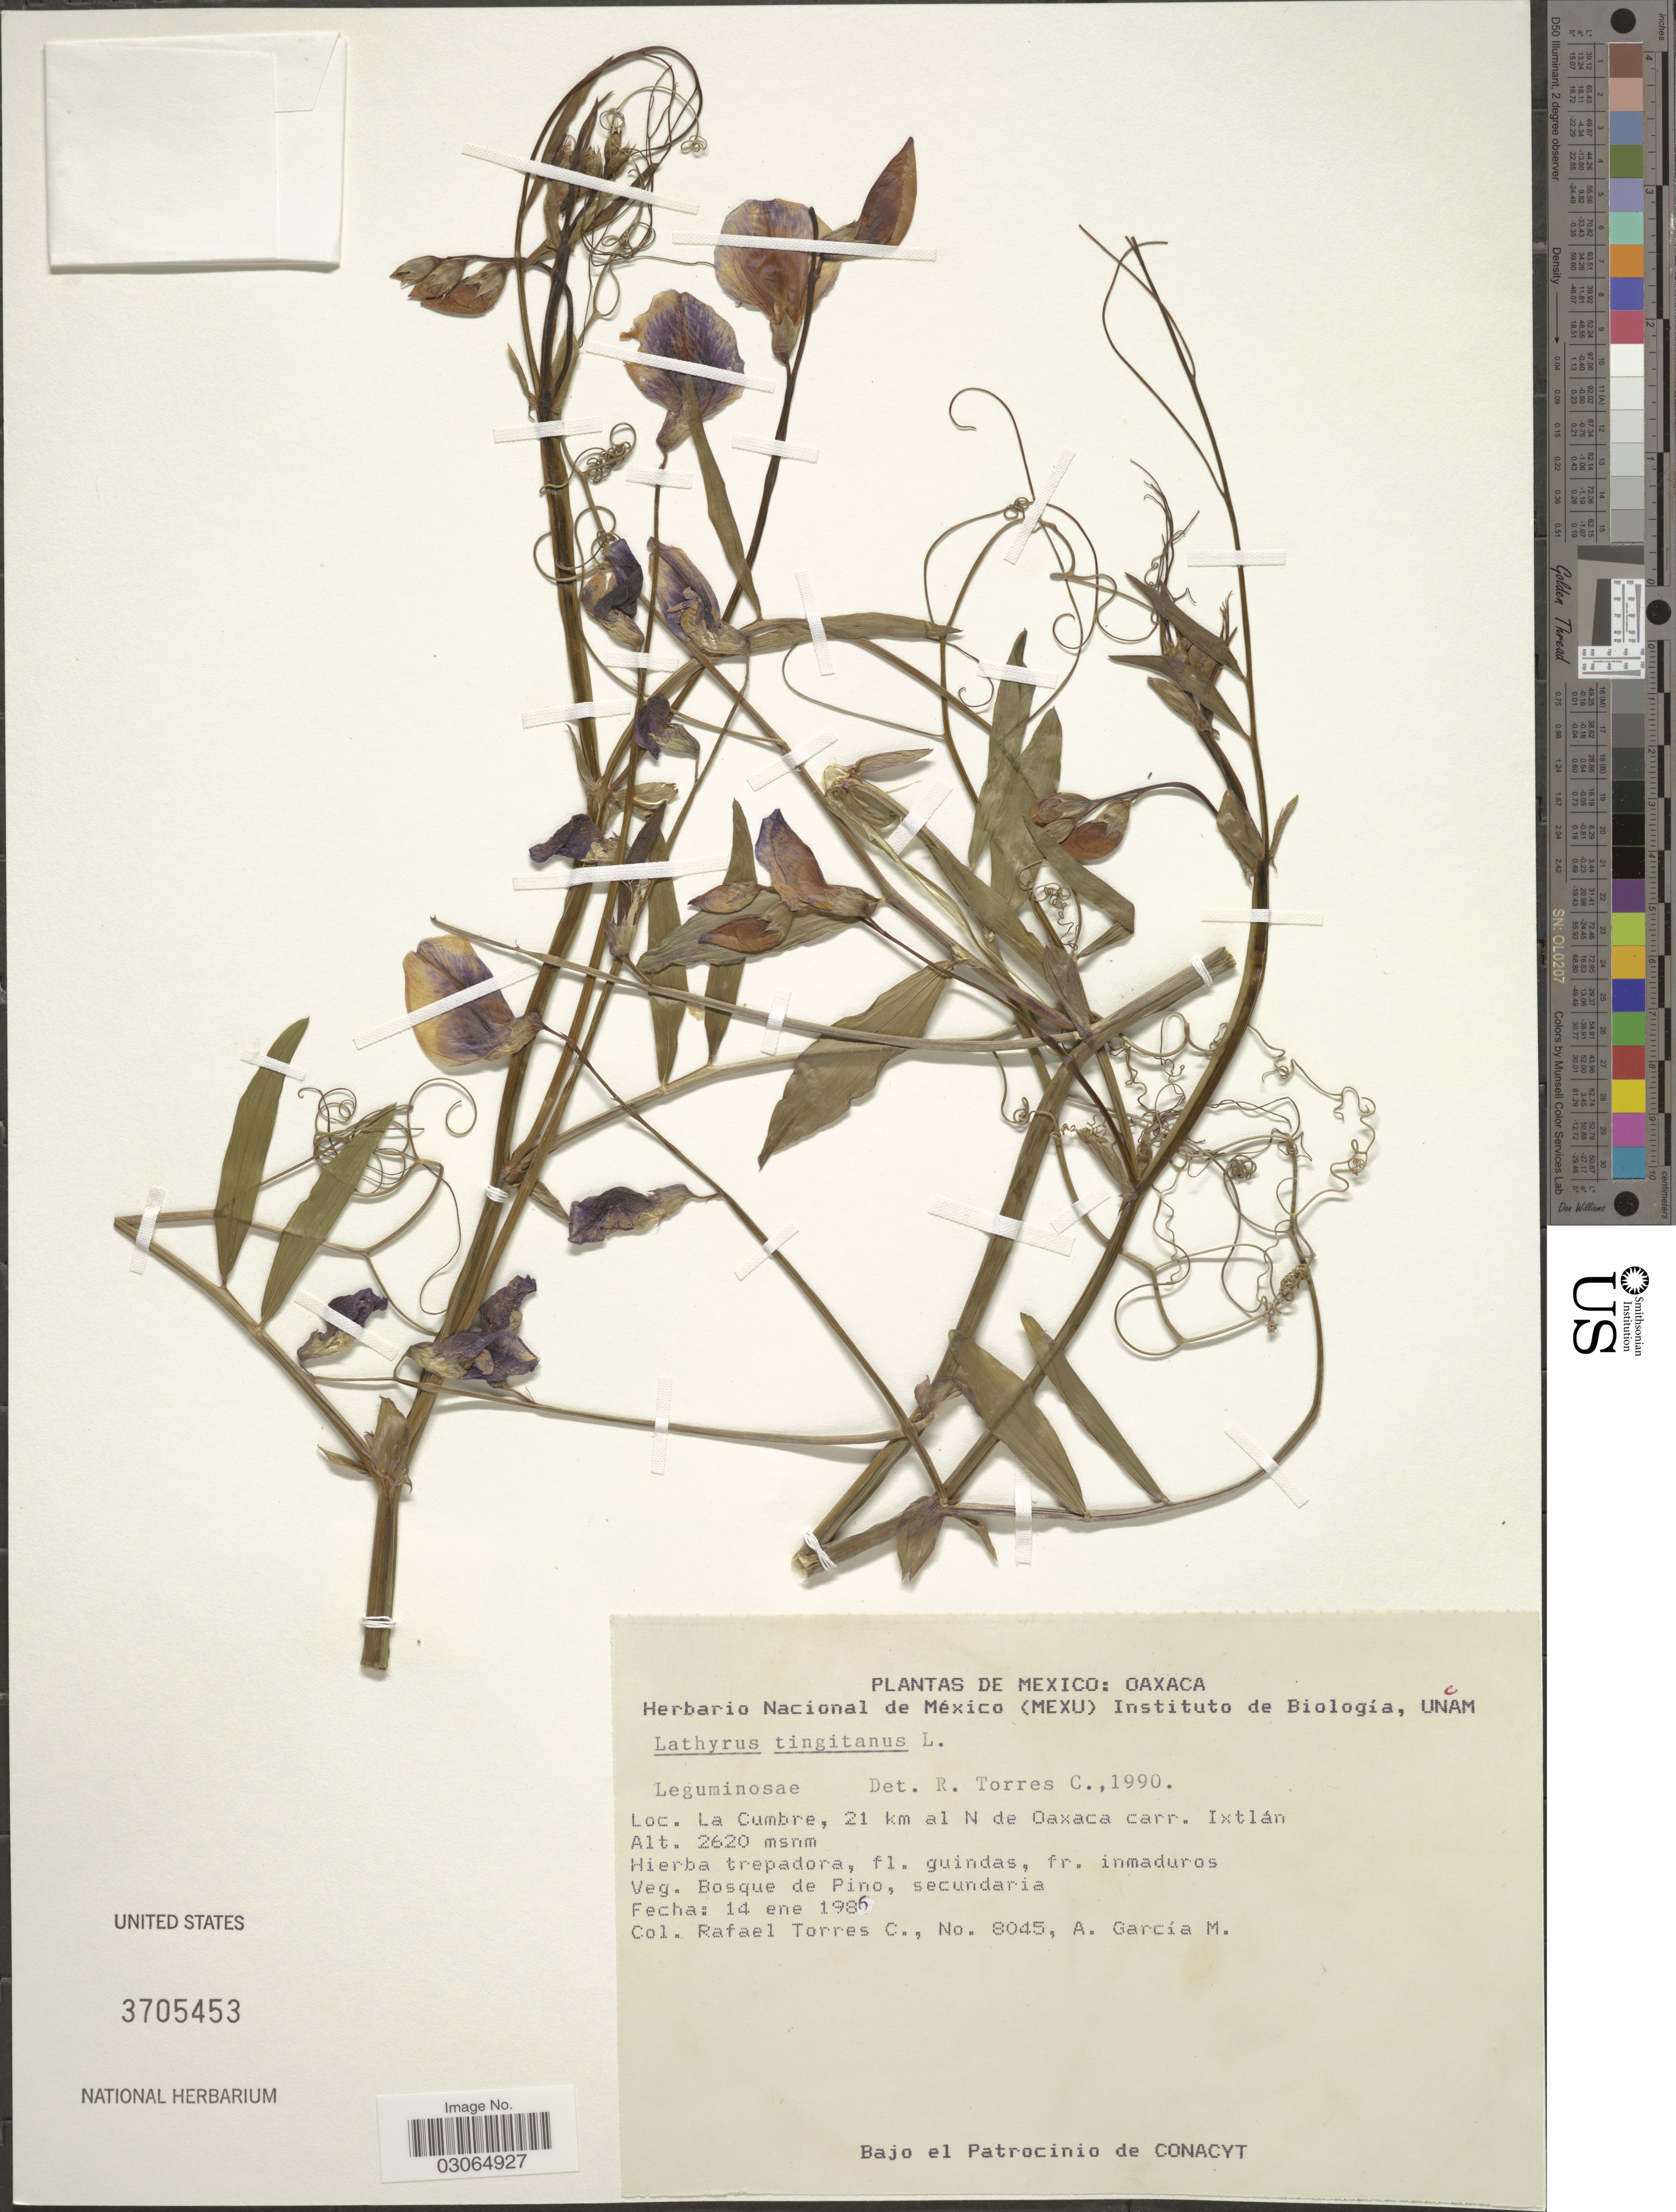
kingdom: Plantae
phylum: Tracheophyta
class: Magnoliopsida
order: Fabales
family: Fabaceae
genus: Lathyrus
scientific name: Lathyrus tingitanus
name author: L.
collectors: R. Torres C. & A. García M.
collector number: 8045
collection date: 1986-01-14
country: Mexico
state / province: Oaxaca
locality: La Cumbre, 21 km al N de Oaxaca carr. Ixtlán.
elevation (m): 2620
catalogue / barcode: US 3705453